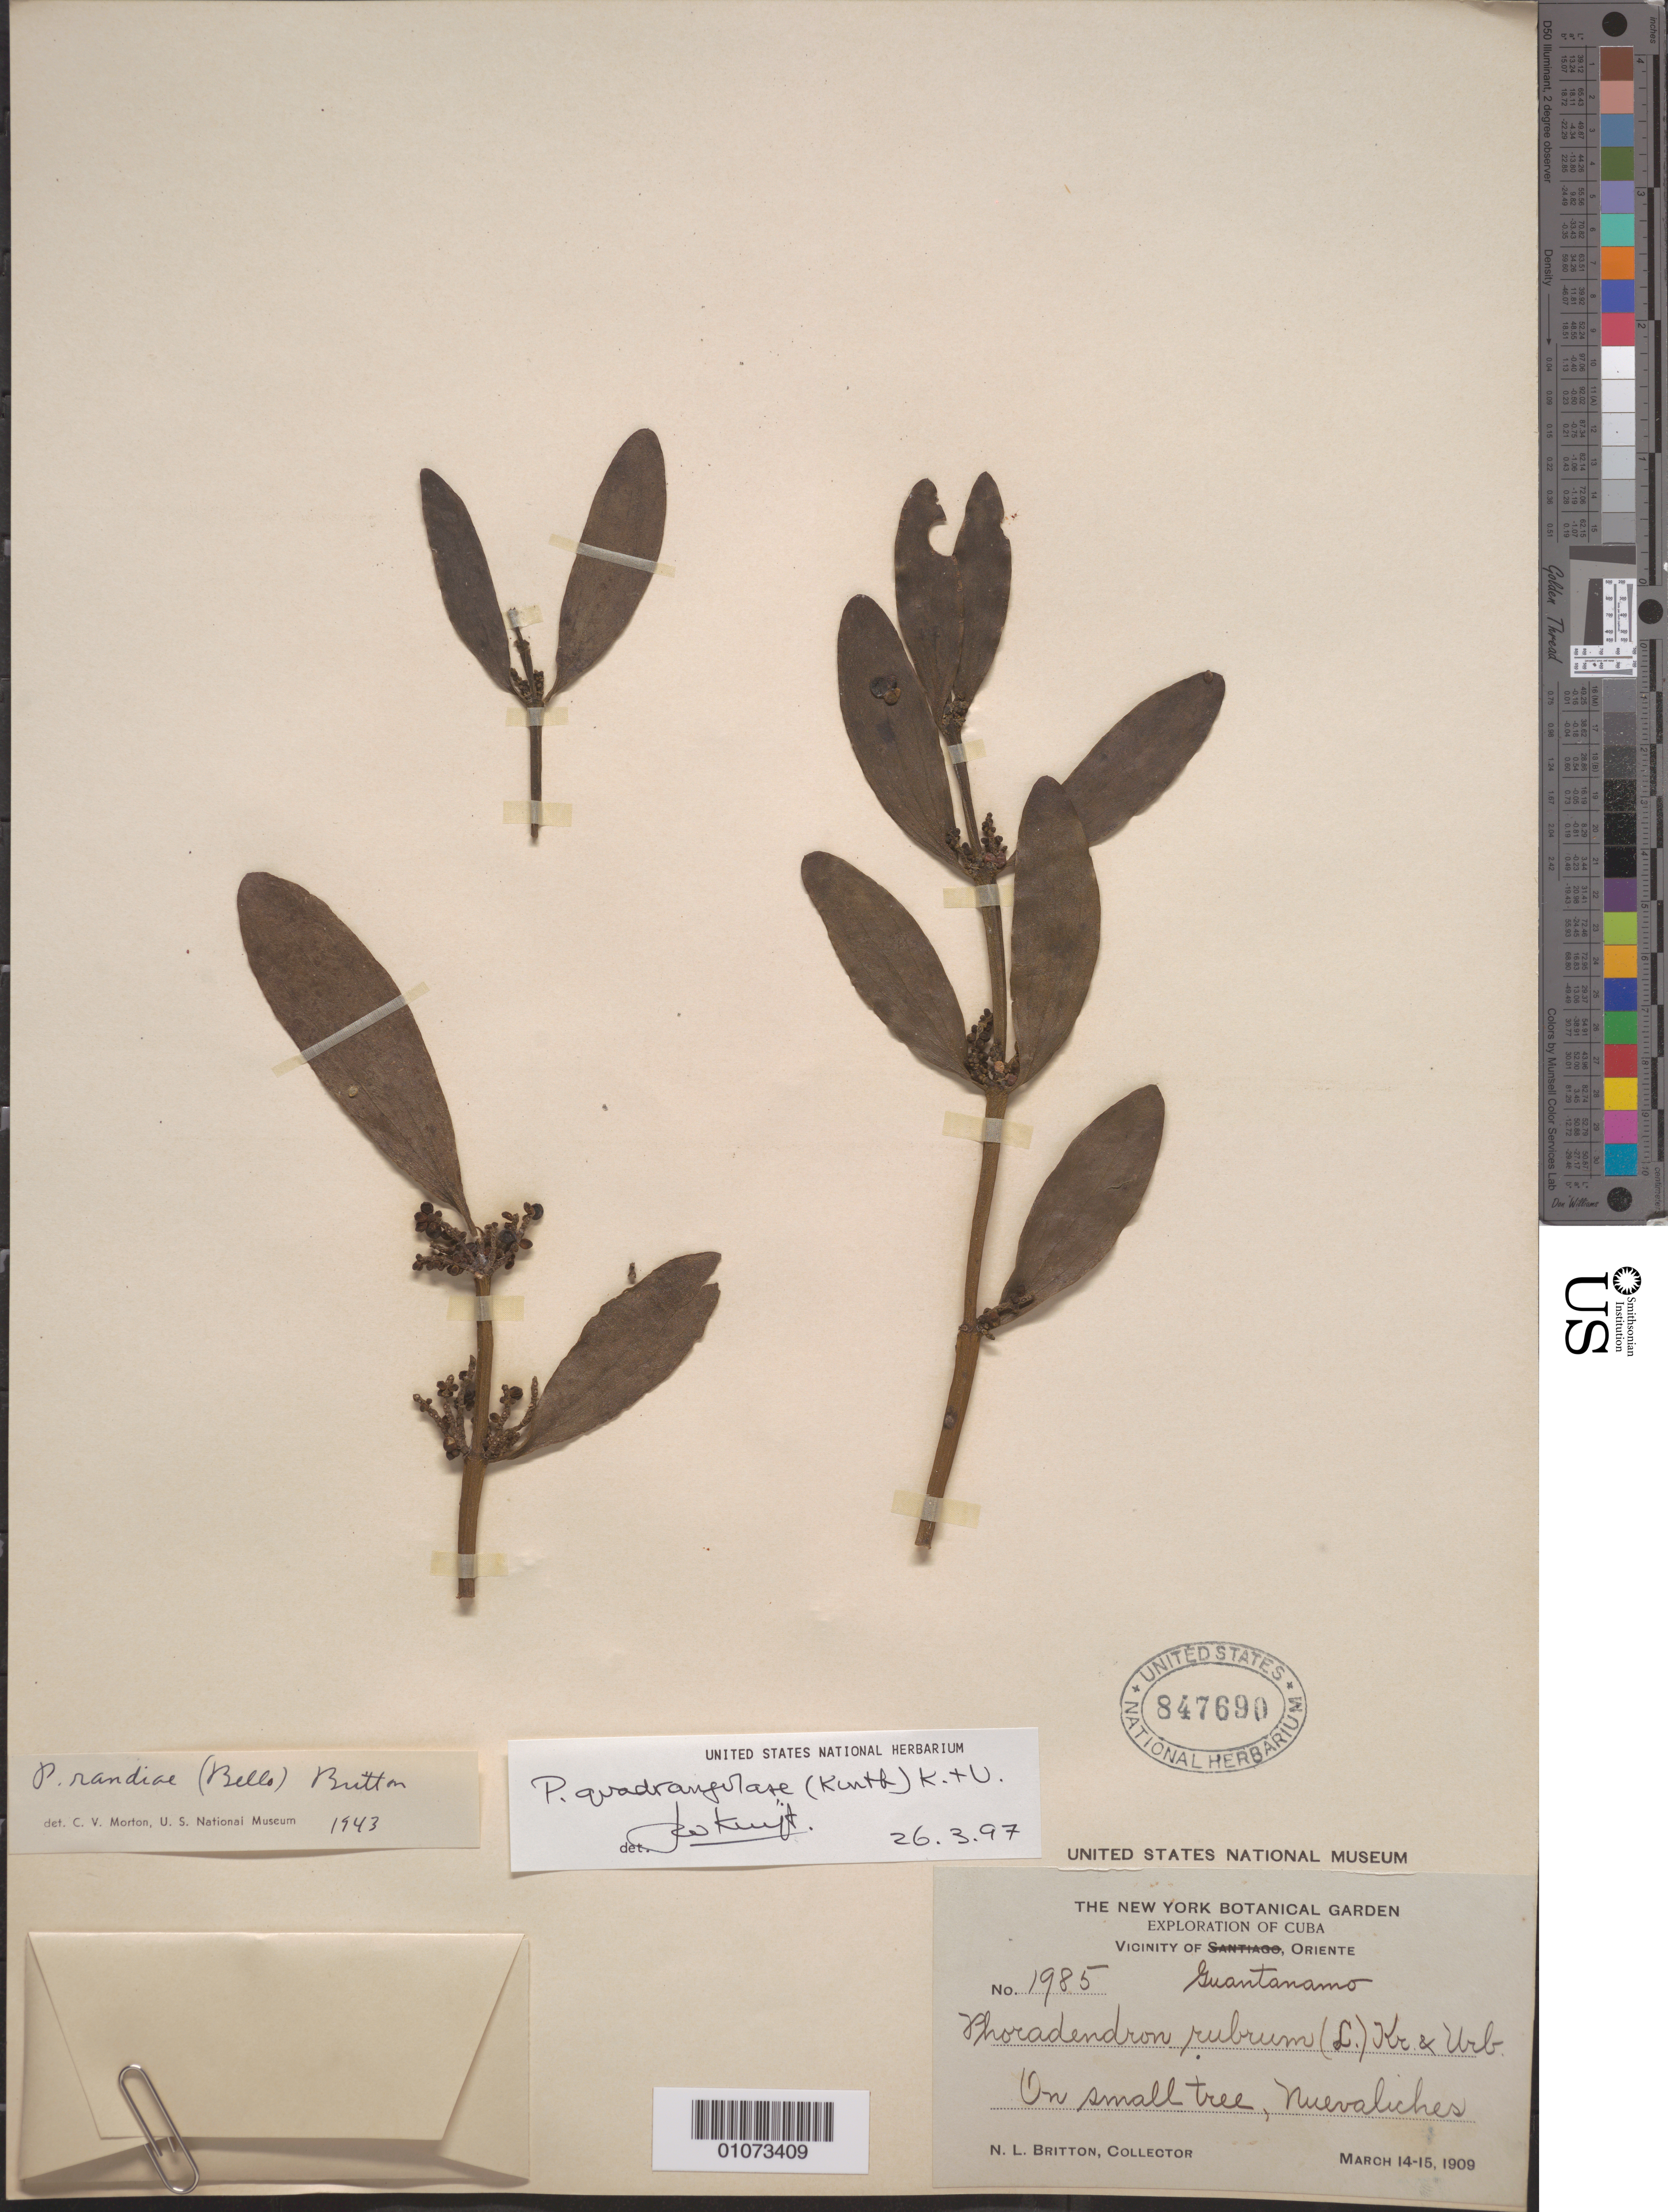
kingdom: Plantae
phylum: Tracheophyta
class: Magnoliopsida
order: Santalales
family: Viscaceae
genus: Phoradendron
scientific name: Phoradendron quadrangulare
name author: (Kunth) Griseb.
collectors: N. Britton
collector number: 1985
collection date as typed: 14 Mar 1909 to 15 Mar 1909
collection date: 1909-03-14/1909-03-15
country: Cuba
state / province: Guantánamo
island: Cuba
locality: Oriente, Vicinity of Guantánamo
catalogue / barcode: US 847690